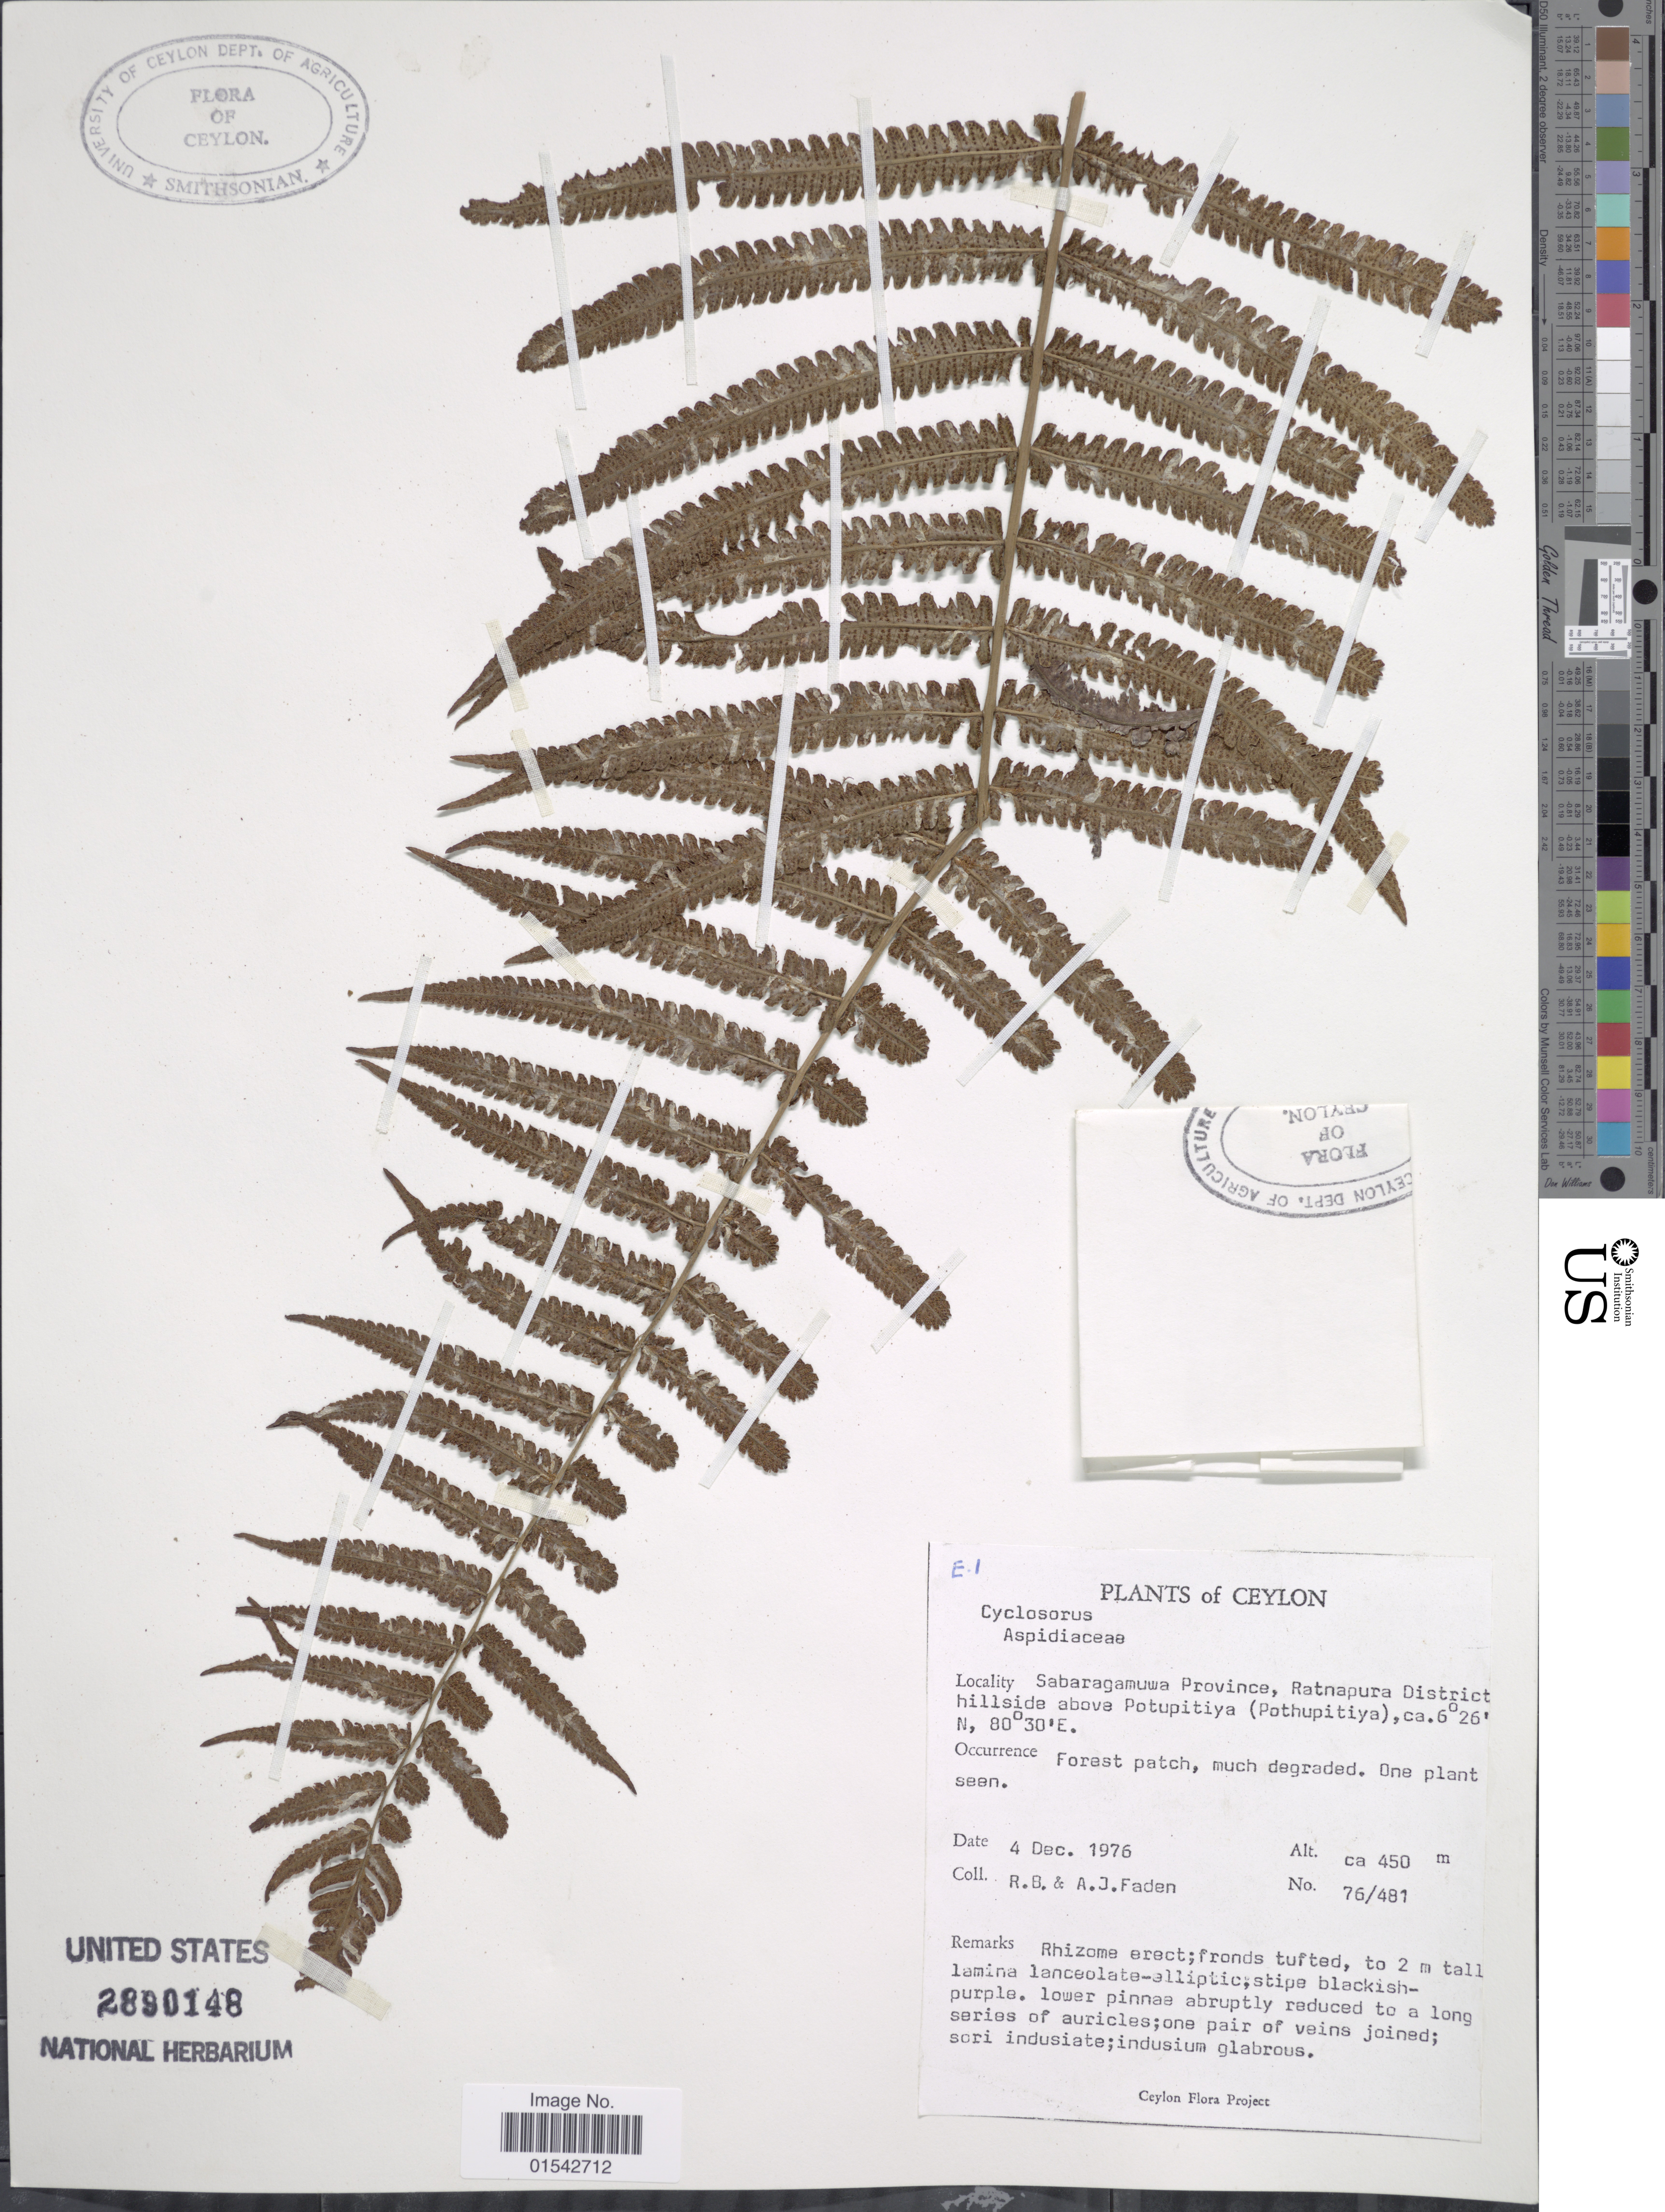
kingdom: Plantae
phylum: Tracheophyta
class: Polypodiopsida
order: Polypodiales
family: Thelypteridaceae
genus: Cyclosorus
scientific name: Cyclosorus sp.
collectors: R. B. Faden & A. J. Faden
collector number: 76/481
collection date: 1976-12-04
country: Sri Lanka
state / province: Sabaragamuwa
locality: Ceylon, Sabaragamuwa Province, Ratnapura District hillside above Potupitoya(Photupitiya)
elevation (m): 450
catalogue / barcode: US 2890148